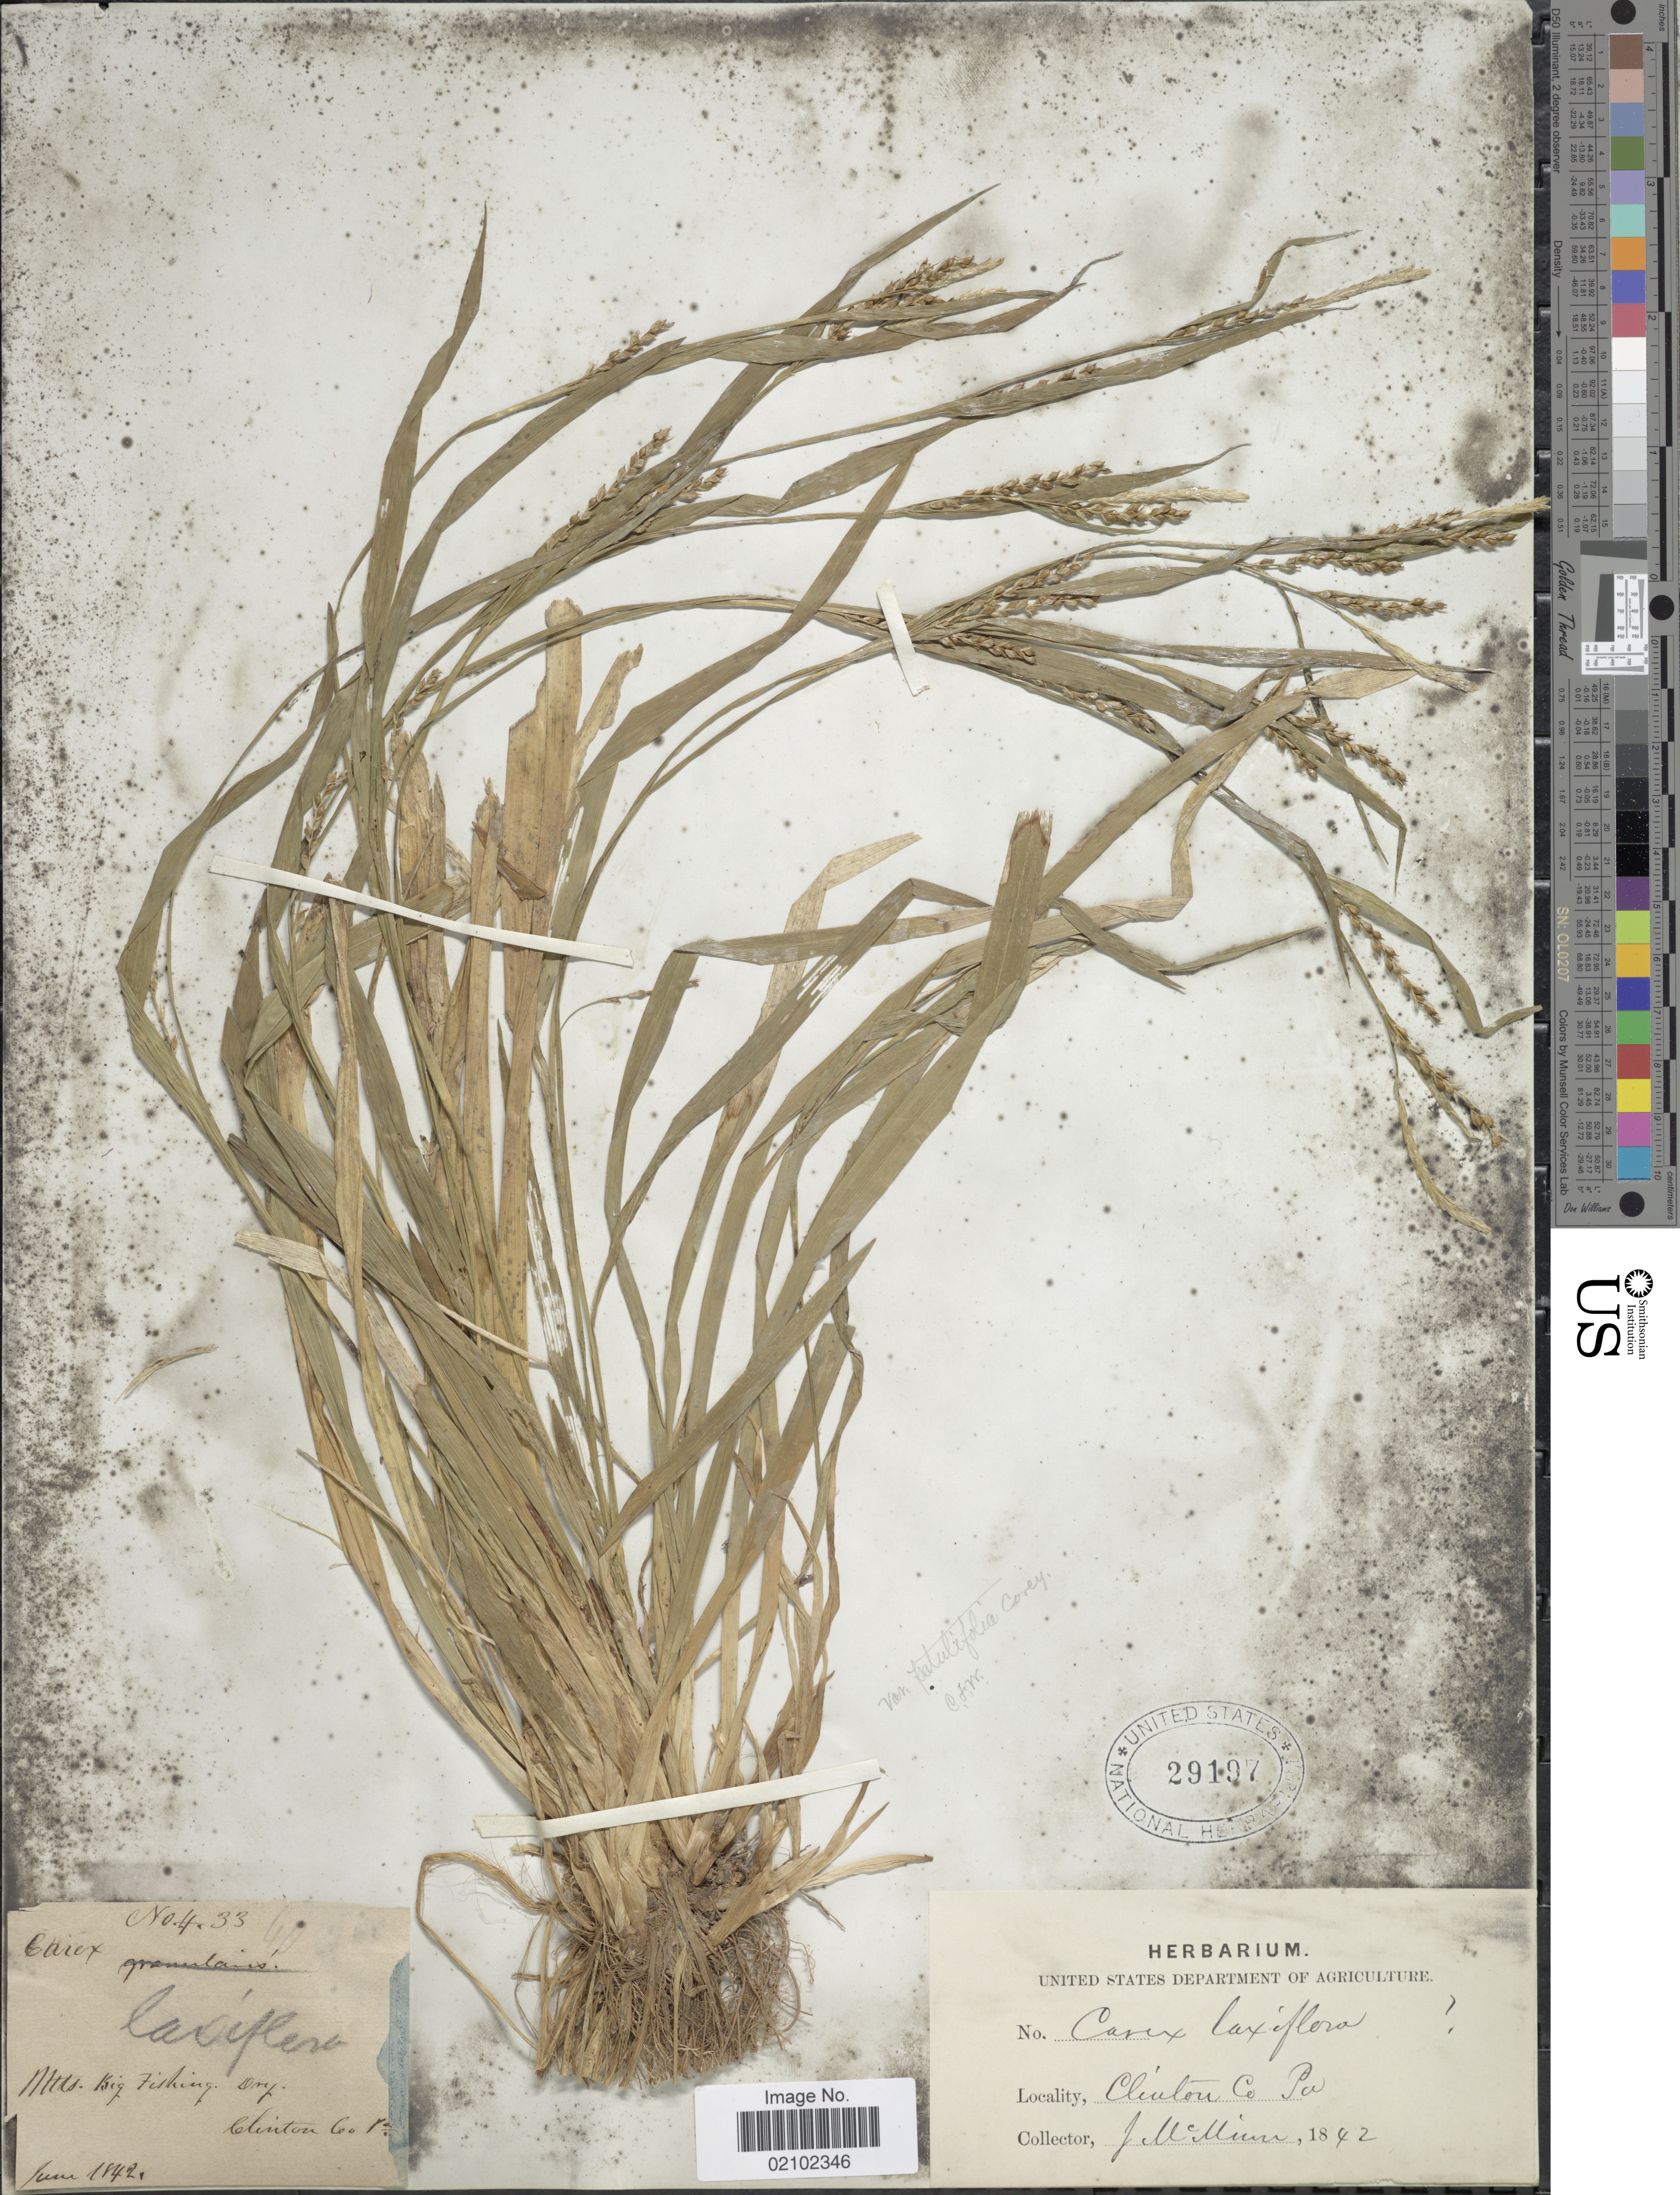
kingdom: Plantae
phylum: Tracheophyta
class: Liliopsida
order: Poales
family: Cyperaceae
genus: Carex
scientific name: Carex laxiflora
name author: Lam.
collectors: J. McMinn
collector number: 33*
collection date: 1842-06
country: United States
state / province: Pennsylvania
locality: Mts. Big Fishing, Clinton Co.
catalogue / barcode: US 29197